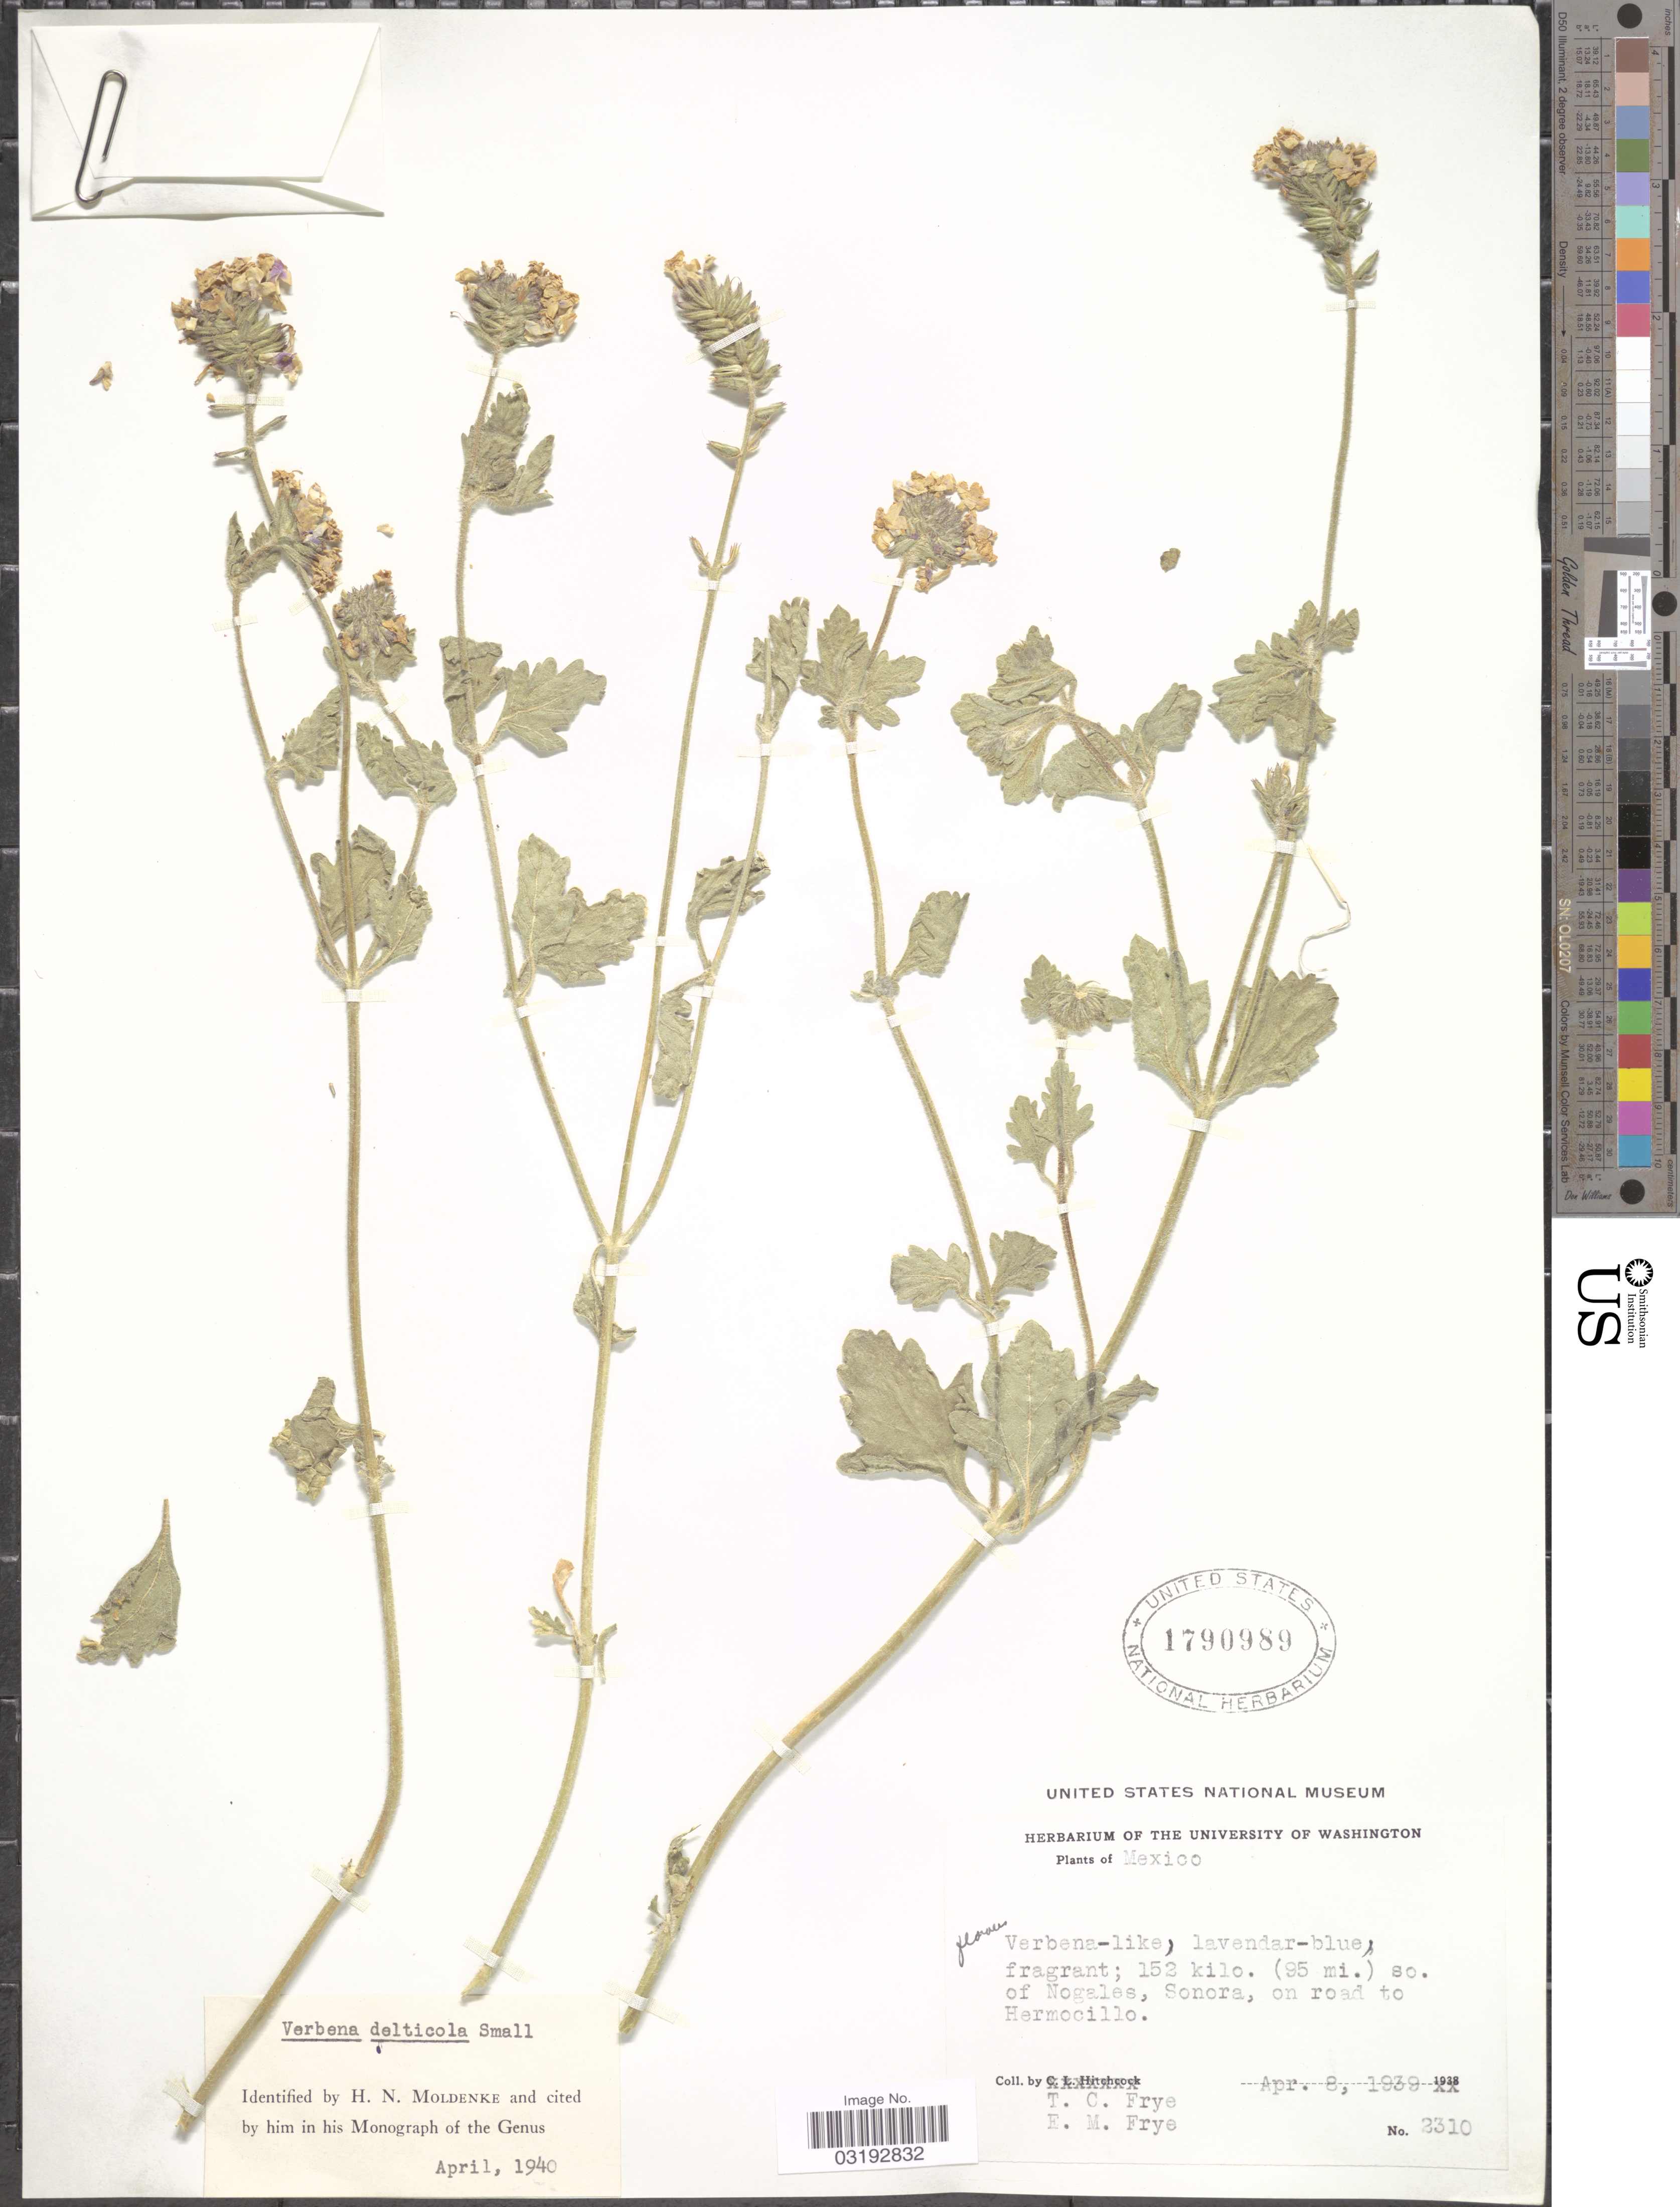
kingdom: Plantae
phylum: Tracheophyta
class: Magnoliopsida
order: Lamiales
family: Verbenaceae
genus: Verbena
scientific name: Verbena delticola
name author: Small ex Perry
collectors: T. C. Frye & E. Frye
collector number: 2310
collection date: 1939-04-08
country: Mexico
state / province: Sonora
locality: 152 kilo. (95 mi.) so. of Nogales, on road to Hermocillo.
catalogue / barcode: US 1790989